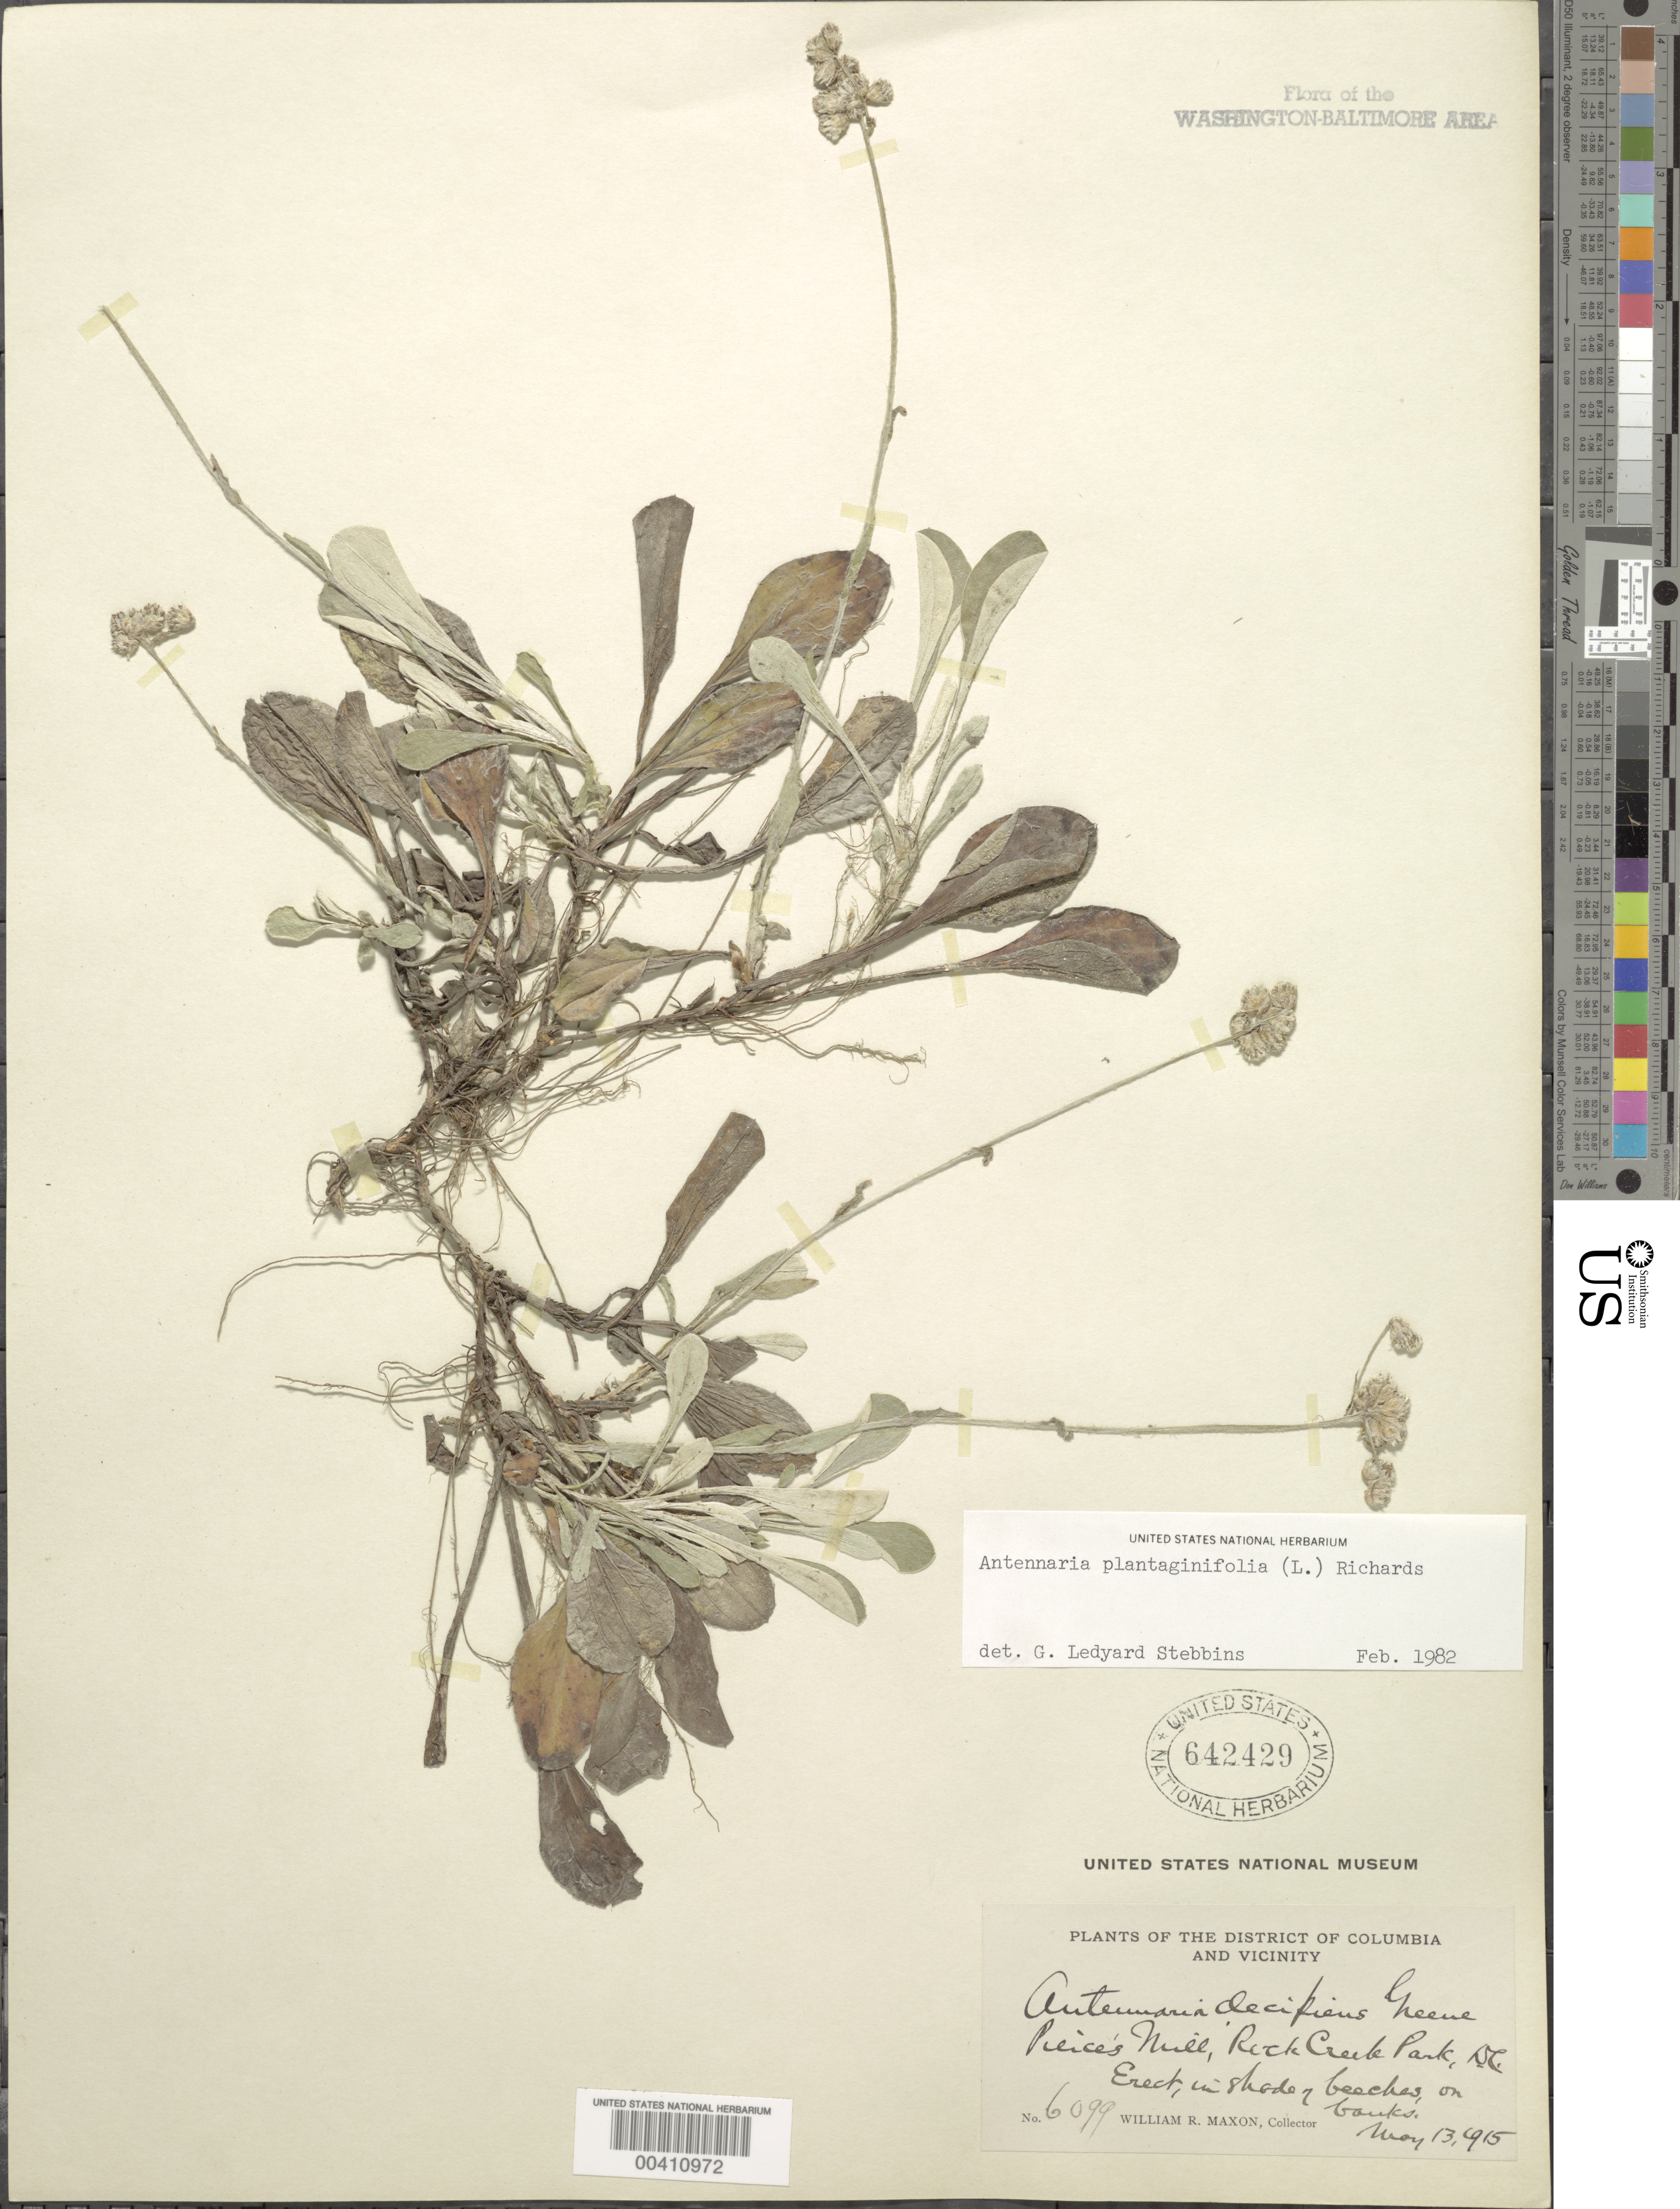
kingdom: Plantae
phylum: Tracheophyta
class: Magnoliopsida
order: Asterales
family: Asteraceae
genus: Antennaria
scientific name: Antennaria plantaginifolia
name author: (L.) Richardson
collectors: W. R. Maxon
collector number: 6099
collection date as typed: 13 May 1915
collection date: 1915-05-13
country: United States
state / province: District of Columbia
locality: Rock Creek Park, Pierce's Mill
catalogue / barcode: US 642429